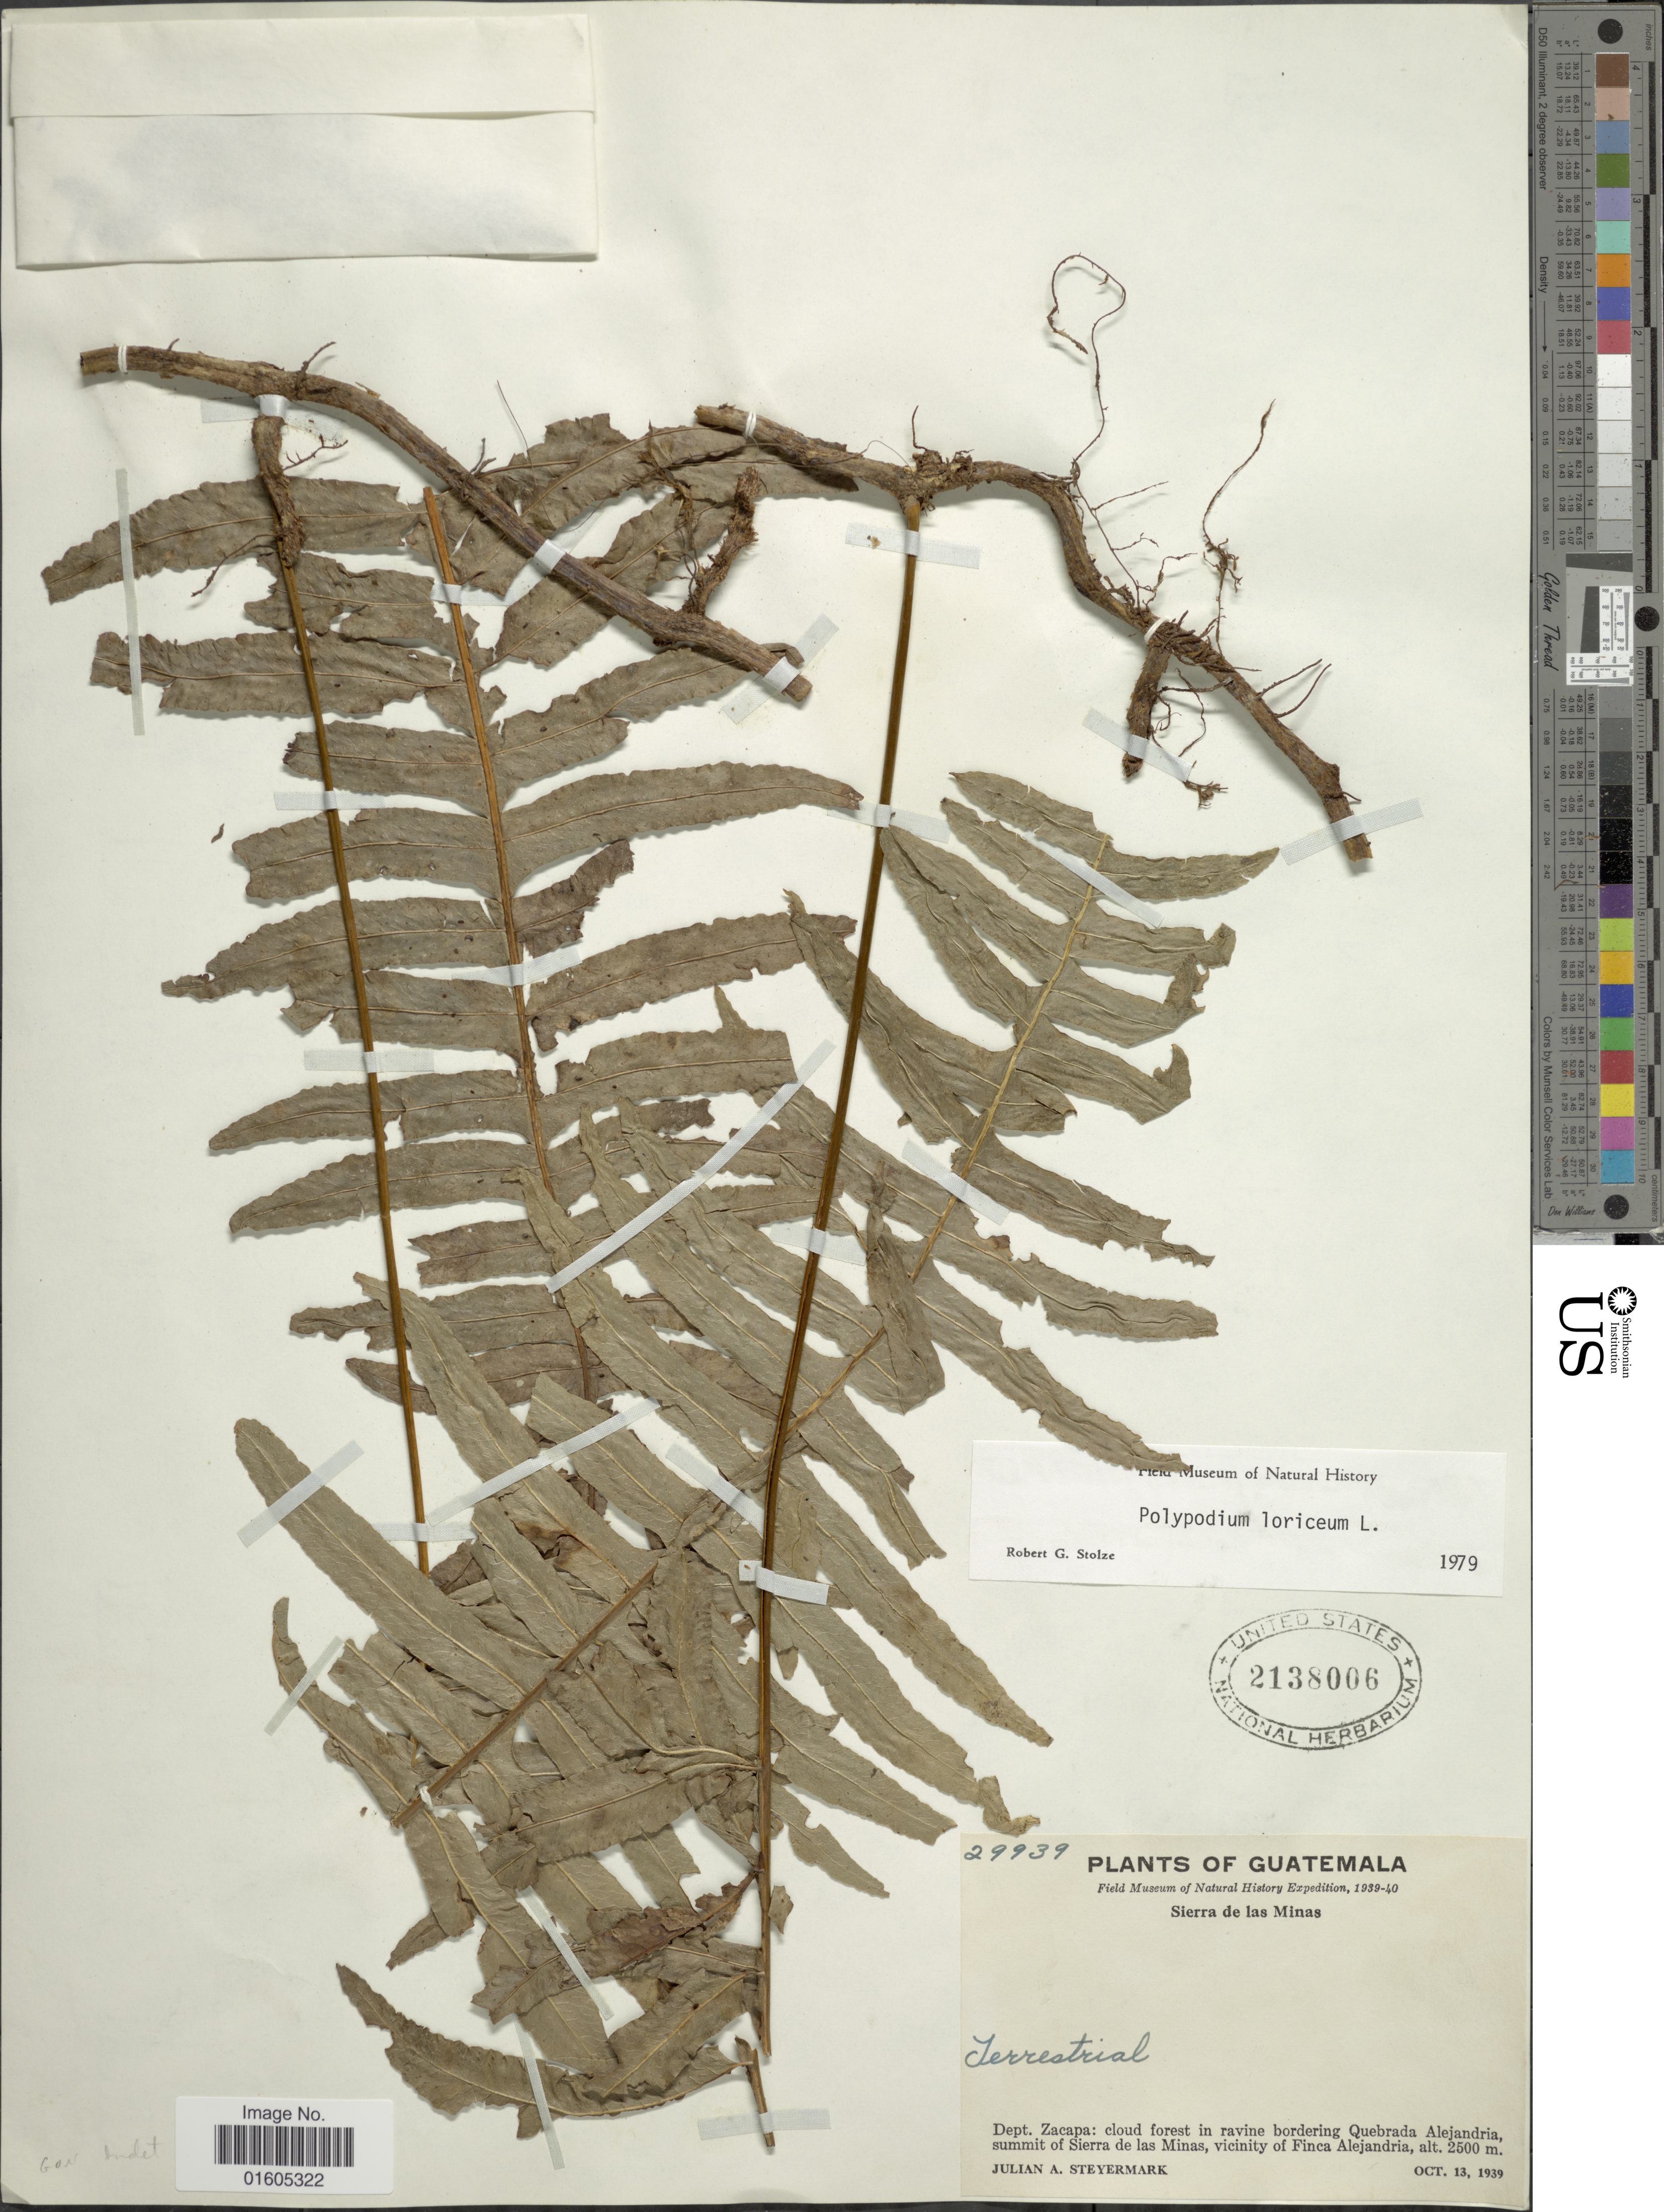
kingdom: Plantae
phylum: Tracheophyta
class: Polypodiopsida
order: Polypodiales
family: Polypodiaceae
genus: Serpocaulon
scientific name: Serpocaulon loriceum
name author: (L.) A.R. Sm.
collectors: J. Steyermark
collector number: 29939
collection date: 1939-10-13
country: Guatemala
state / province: Zacapa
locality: Dept. Zacape: cloud forest in ravine bordering Quebrada Alejandria, summit of Sierra de las Minas, vicinity of Finca Alejandra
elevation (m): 2500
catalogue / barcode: US 2138006